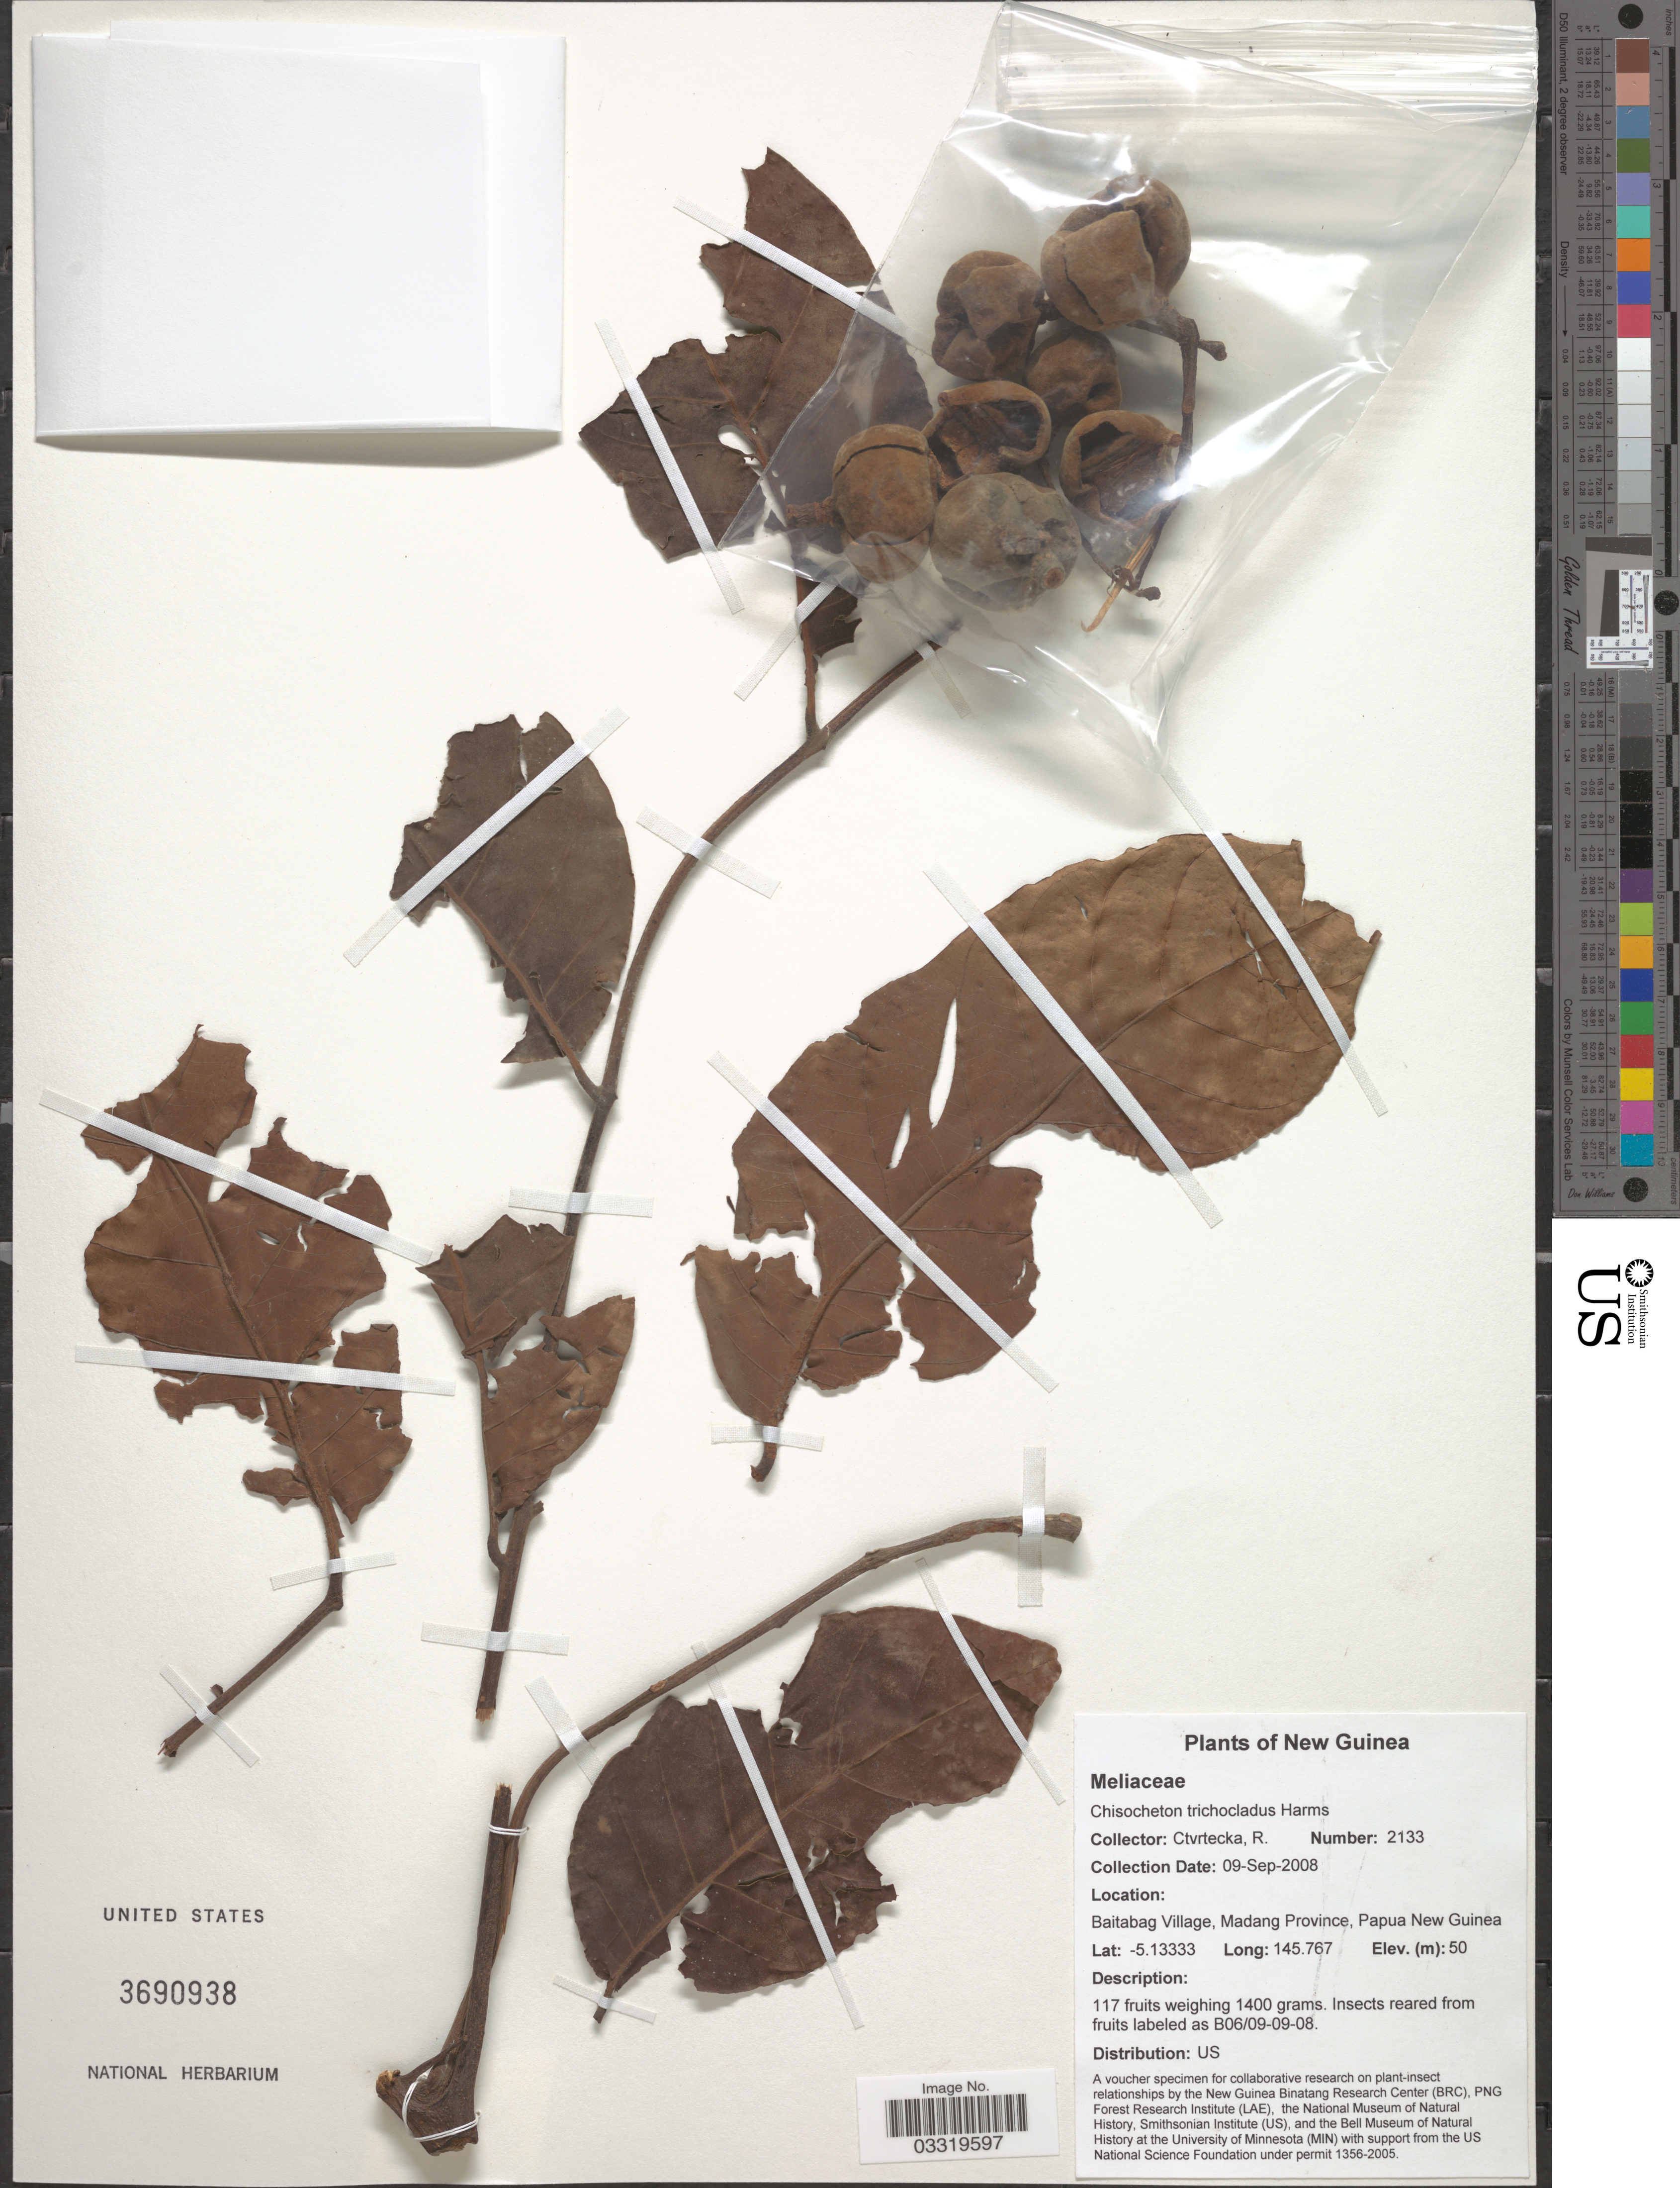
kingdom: Plantae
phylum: Tracheophyta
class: Magnoliopsida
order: Sapindales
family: Meliaceae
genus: Chisocheton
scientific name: Chisocheton trichocladus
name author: Harms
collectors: R. Ctvrtecka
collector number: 2133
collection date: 2008-09-09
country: Papua New Guinea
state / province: Madang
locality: New Guinea. Baitabag Village.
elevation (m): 50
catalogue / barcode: US 3690938